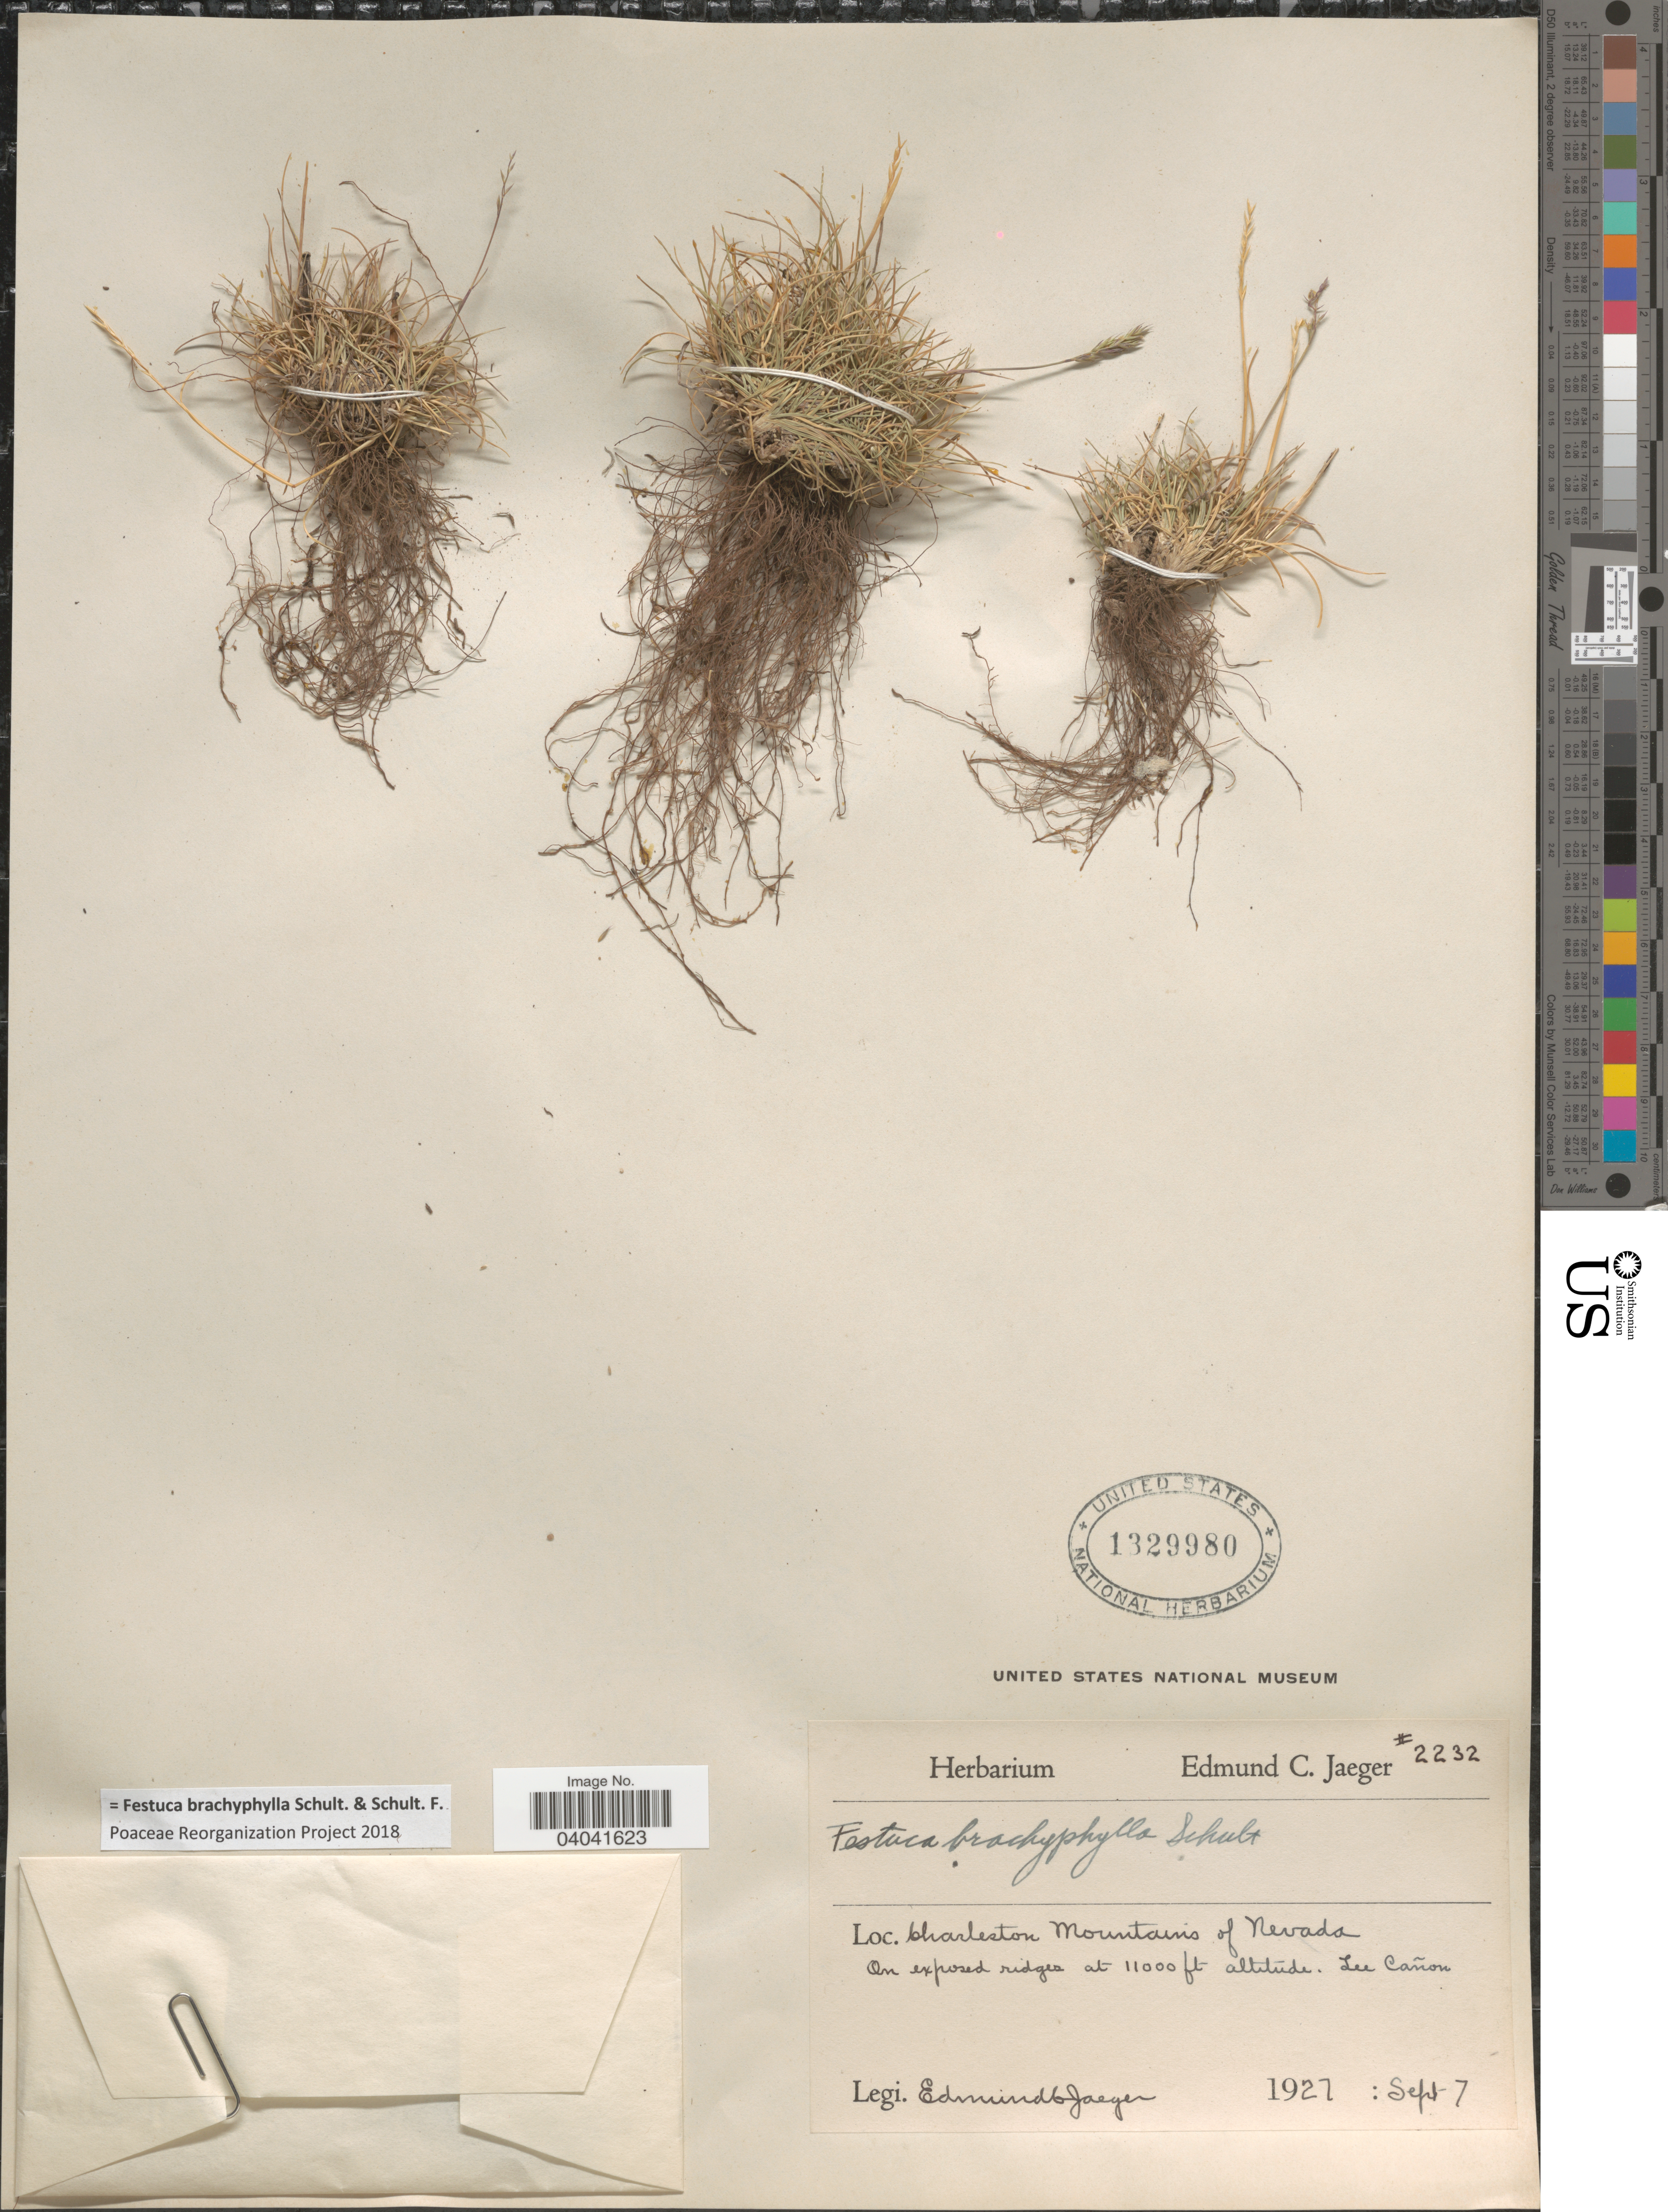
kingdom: Plantae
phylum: Tracheophyta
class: Liliopsida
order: Poales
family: Poaceae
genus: Festuca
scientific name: Festuca brachyphylla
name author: Schult. & Schult. f.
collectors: E. Jaeger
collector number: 2232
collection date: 1927-09-07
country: United States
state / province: Nevada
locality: Charleston Mountains of Nevada.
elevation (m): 3353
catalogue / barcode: US 1329980